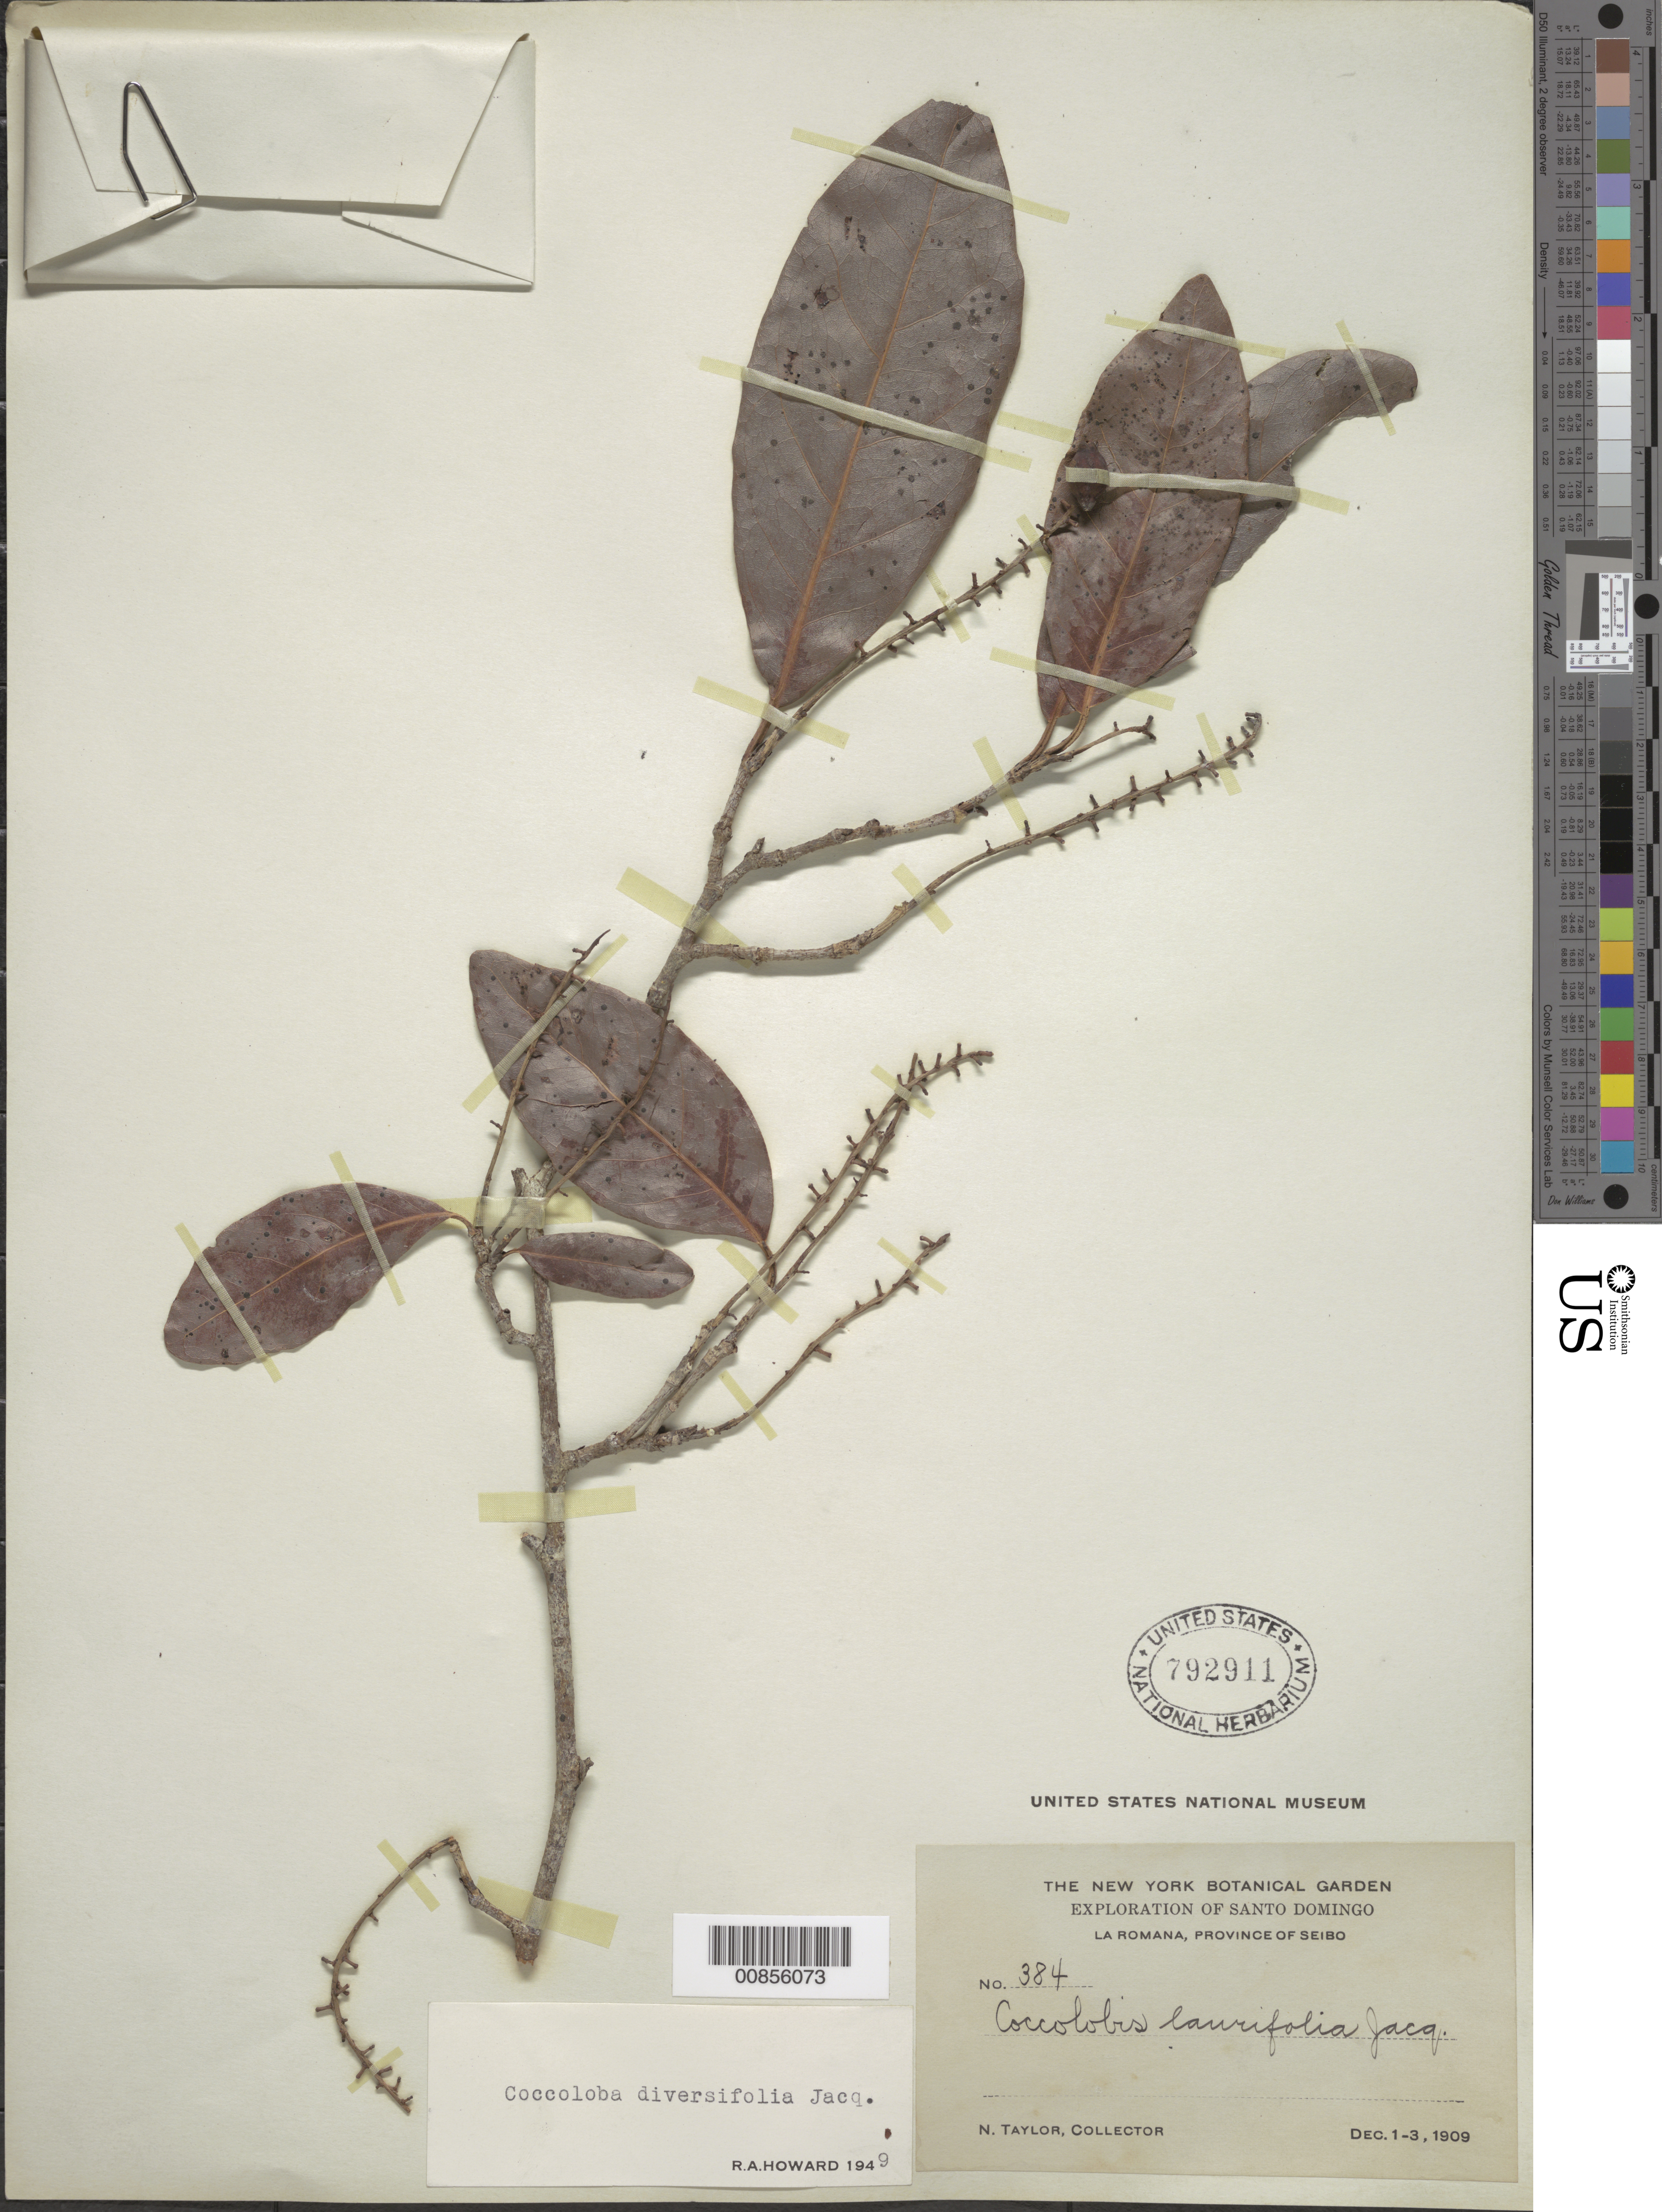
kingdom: Plantae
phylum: Tracheophyta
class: Magnoliopsida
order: Caryophyllales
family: Polygonaceae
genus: Coccoloba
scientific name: Coccoloba diversifolia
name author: Jacq.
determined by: Howard, R. A.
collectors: N. Taylor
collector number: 384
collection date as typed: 01 Dec 1909 to 03 Dec 1909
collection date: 1909-12-01/1909-12-03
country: Dominican Republic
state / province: El Seibo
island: Hispaniola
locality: La Romana.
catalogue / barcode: US 792911